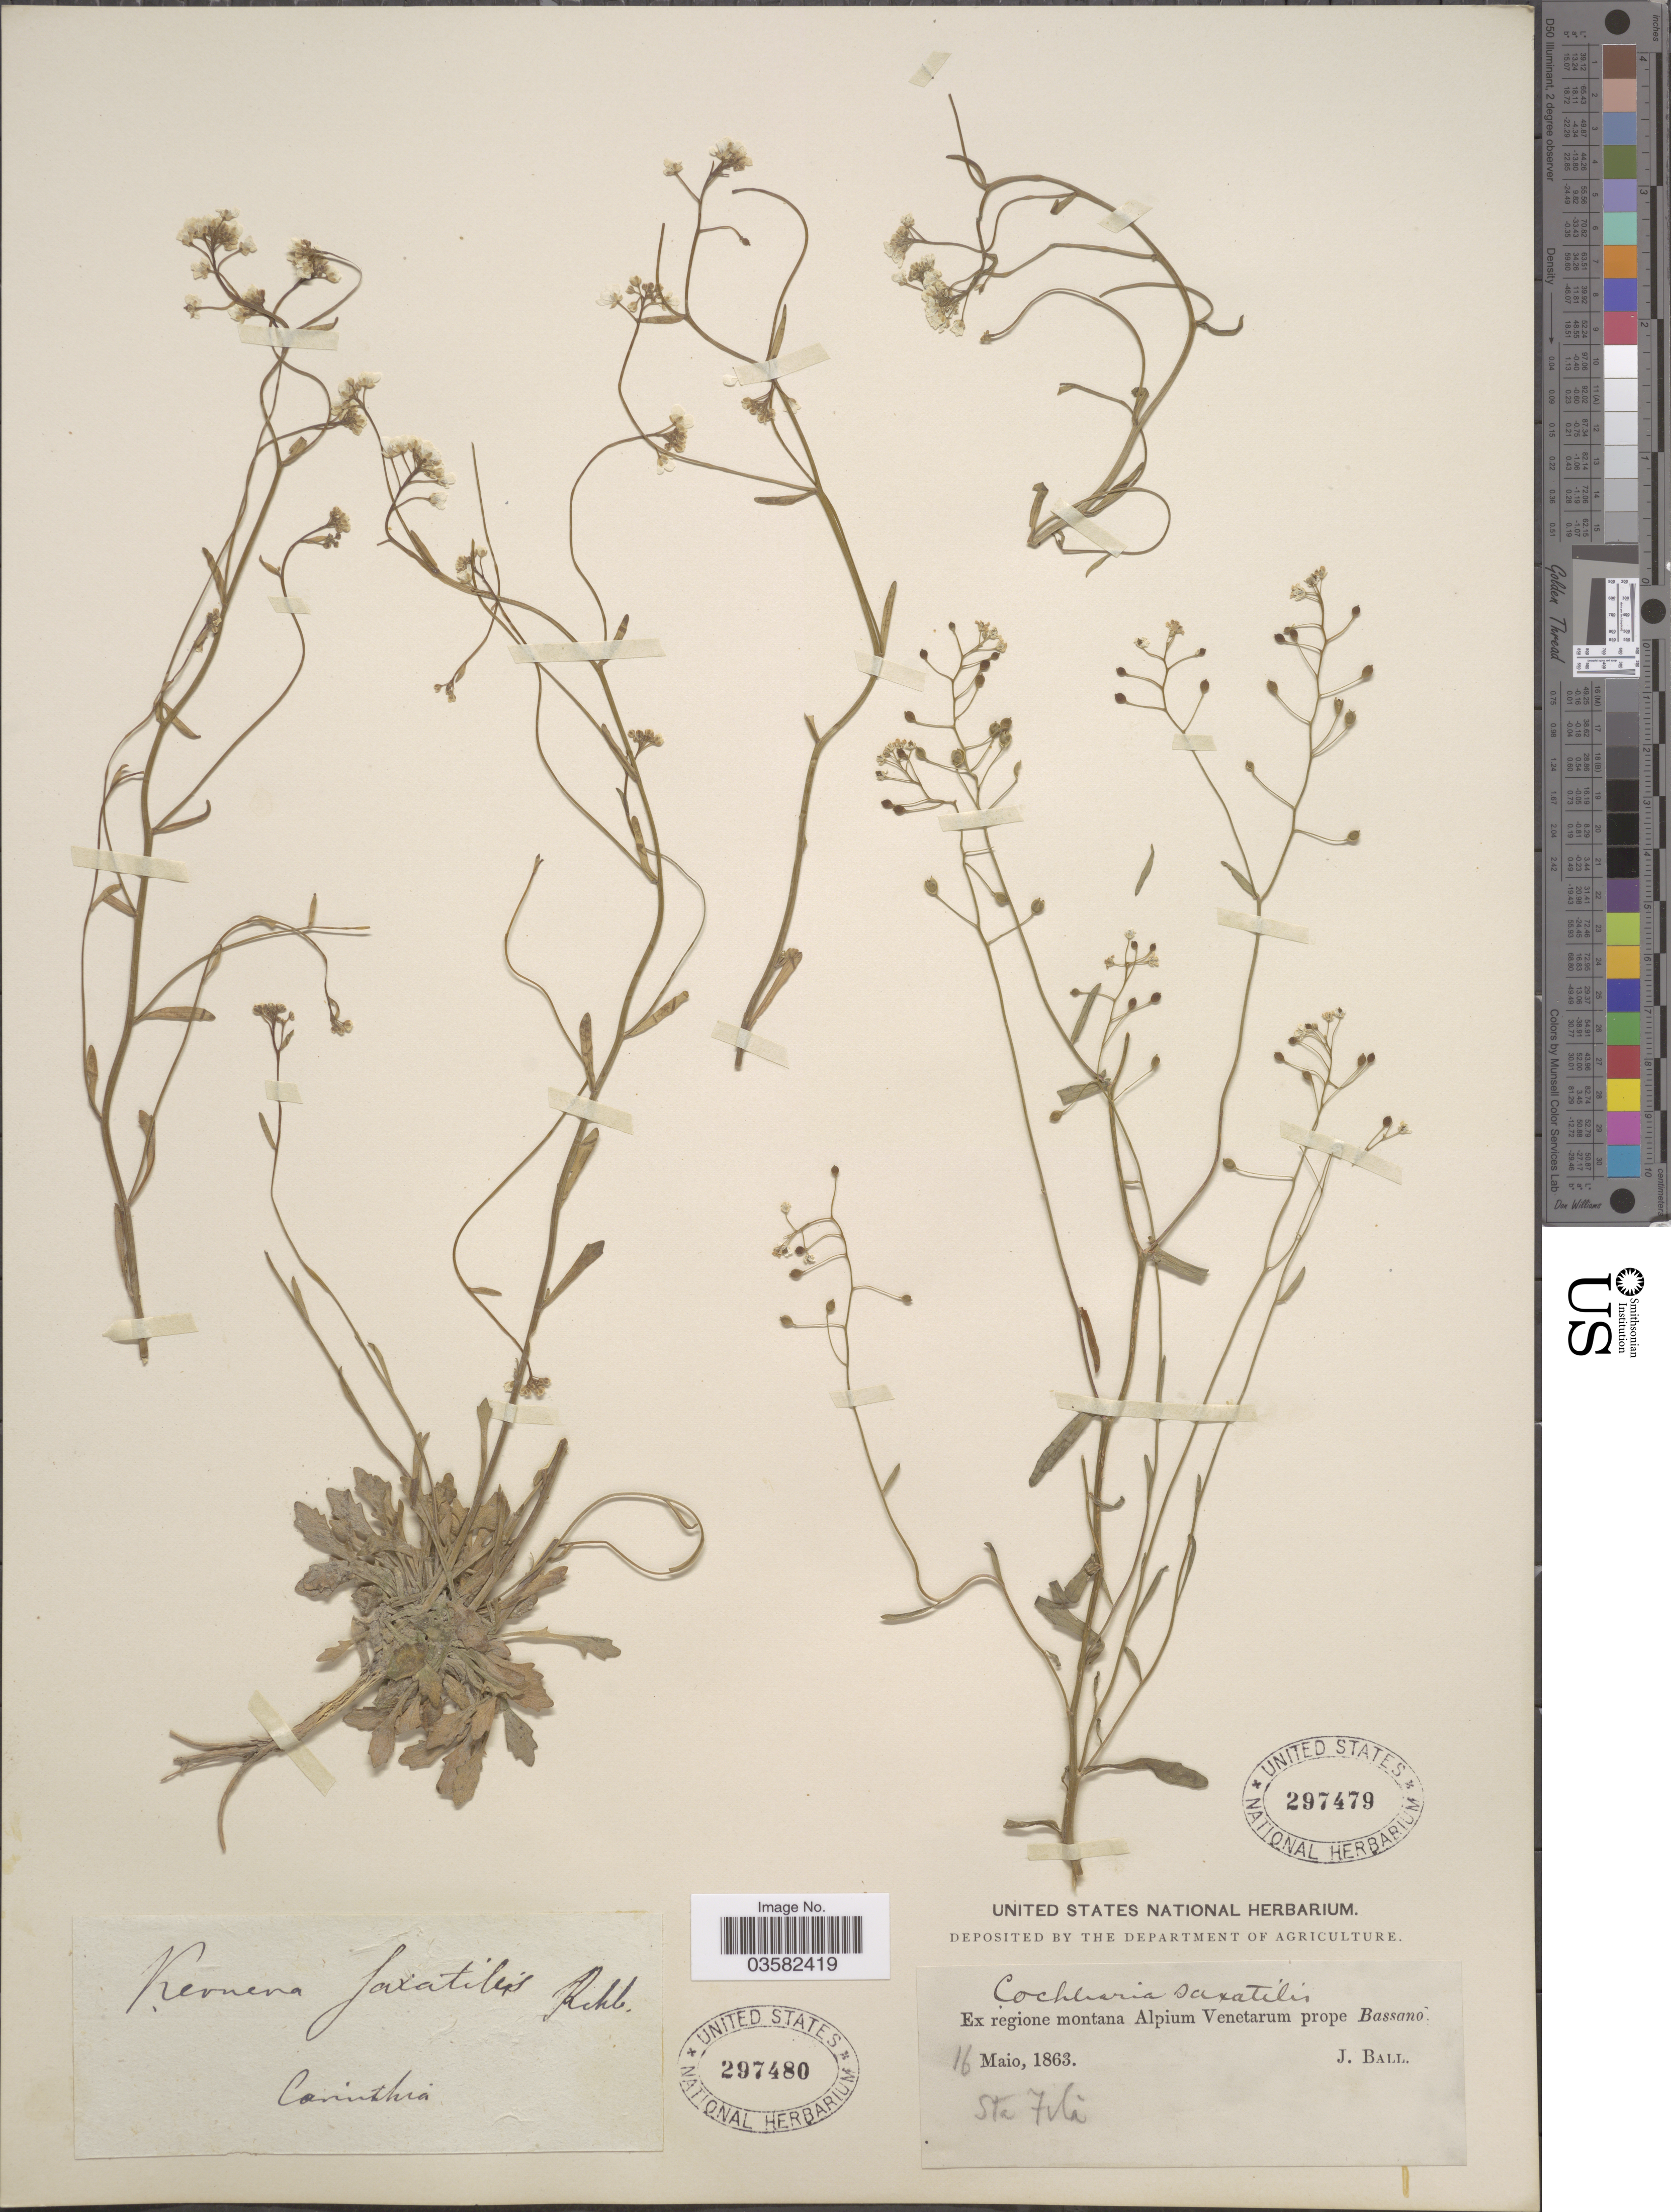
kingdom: Plantae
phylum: Tracheophyta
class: Magnoliopsida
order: Brassicales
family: Brassicaceae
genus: Kernera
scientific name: Kernera saxatilis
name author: (L.) Rchb.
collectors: J. Ball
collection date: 1863-05-16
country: Italy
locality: Ex regione montana Alpium Venetarum prope Bassano. Sta Fila.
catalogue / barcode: US 297479-2